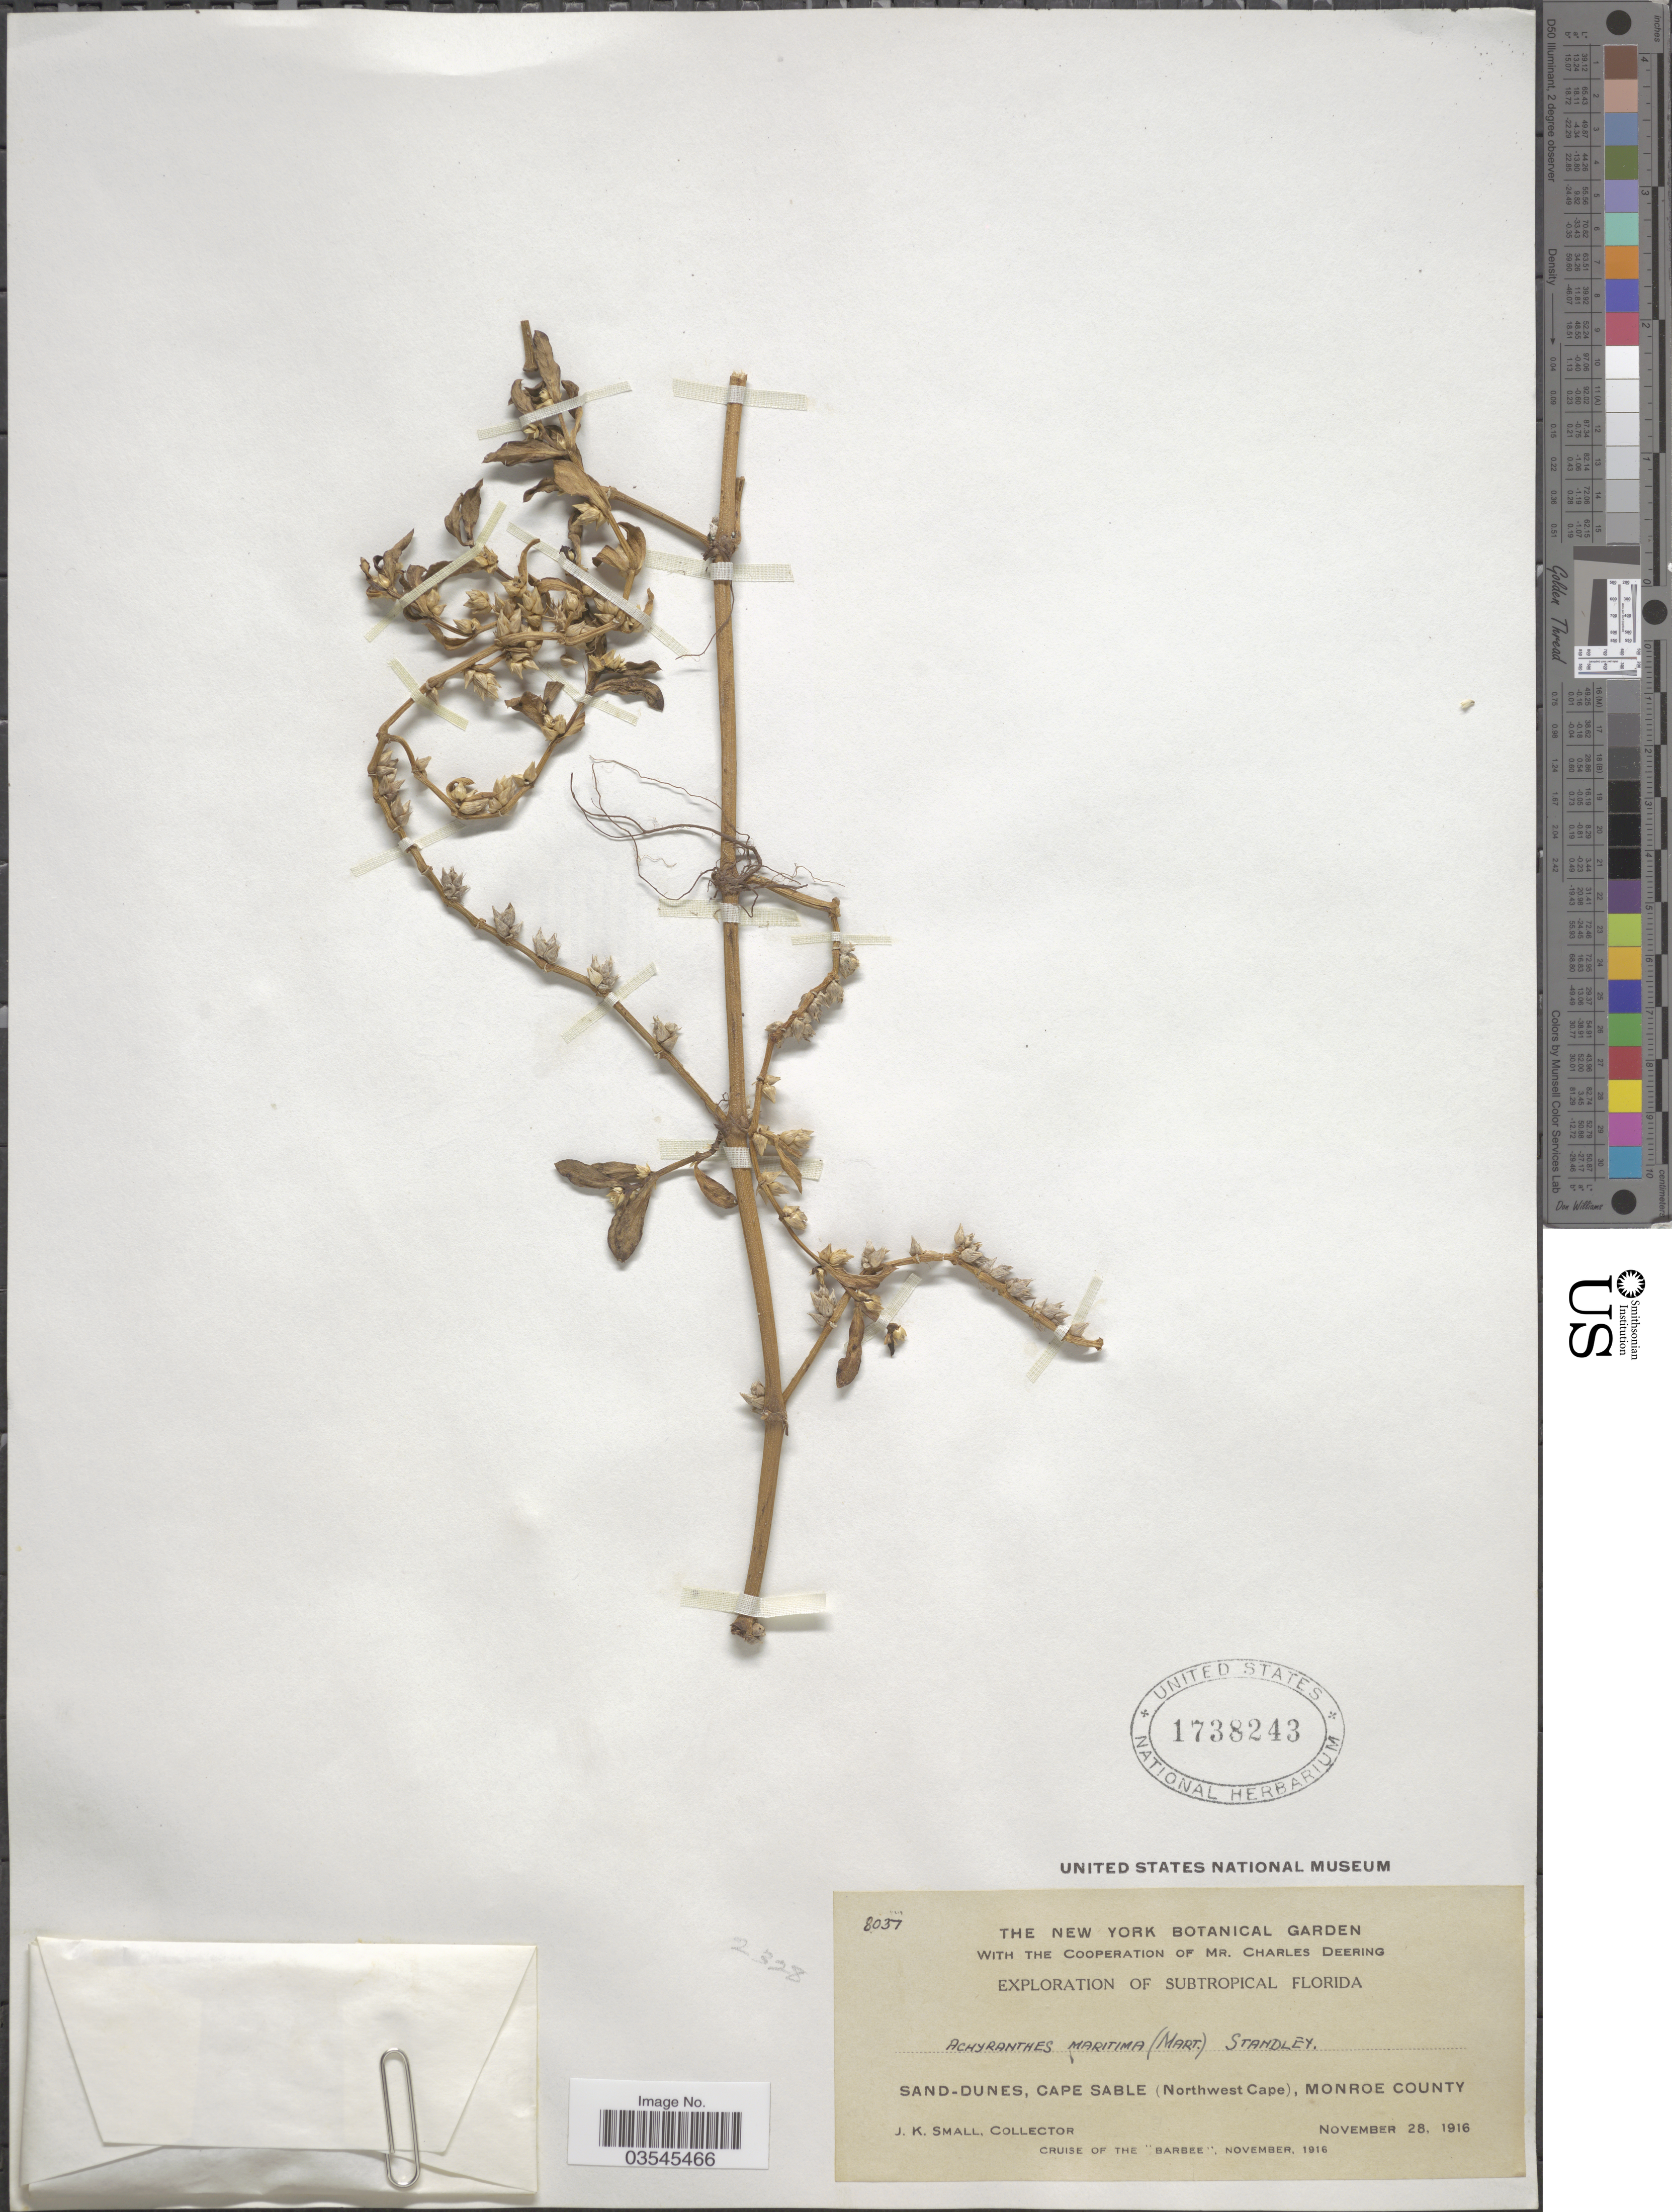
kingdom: Plantae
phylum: Tracheophyta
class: Magnoliopsida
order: Caryophyllales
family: Amaranthaceae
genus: Alternanthera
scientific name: Alternanthera maritima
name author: (Mart.) A. St.-Hil.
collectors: J. K. Small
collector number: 8037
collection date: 1916-11-28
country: United States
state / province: Florida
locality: Subtropical Florida. Sand-dunes, Cape Sable (Northwest Cape), Monroe County.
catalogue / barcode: US 1738243